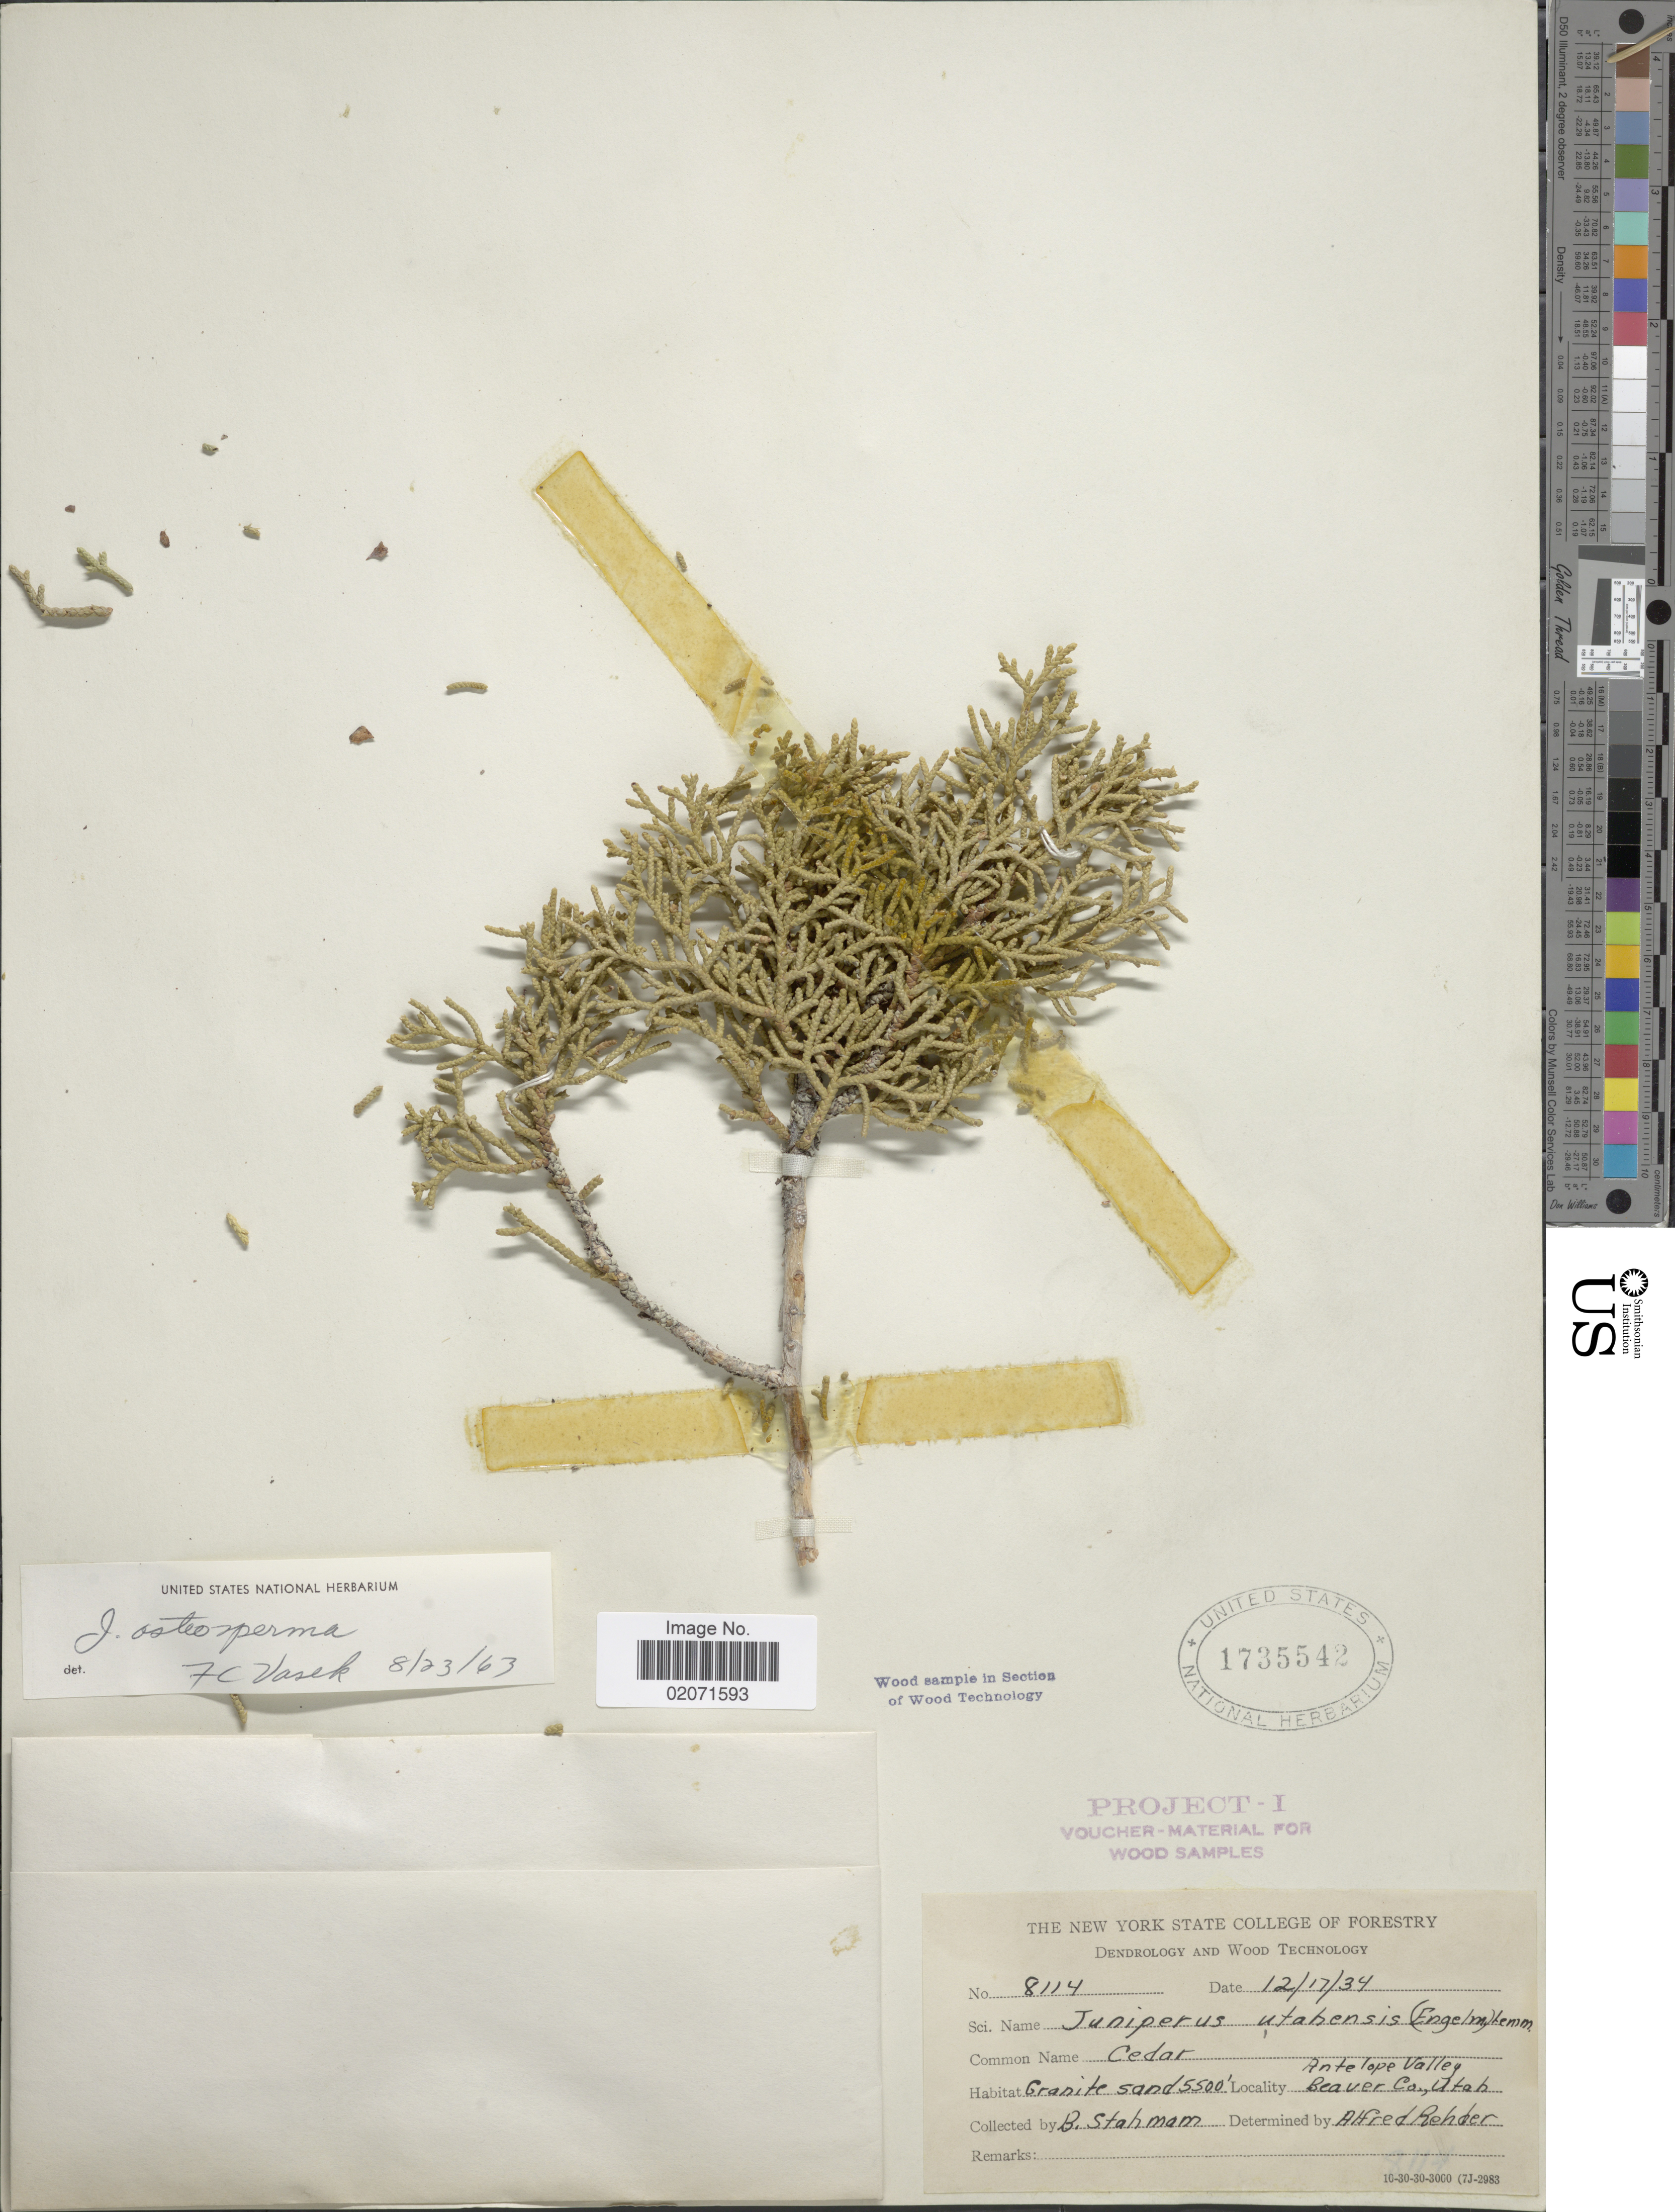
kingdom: Plantae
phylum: Tracheophyta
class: Pinopsida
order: Pinales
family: Cupressaceae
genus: Juniperus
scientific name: Juniperus osteosperma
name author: (Torr.) Little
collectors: B. Stahmann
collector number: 8114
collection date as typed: Transcribed d/m/y: 17/12/34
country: United States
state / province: Utah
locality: Antelope Valley, Beaver Co.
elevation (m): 1676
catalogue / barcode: US 1735542